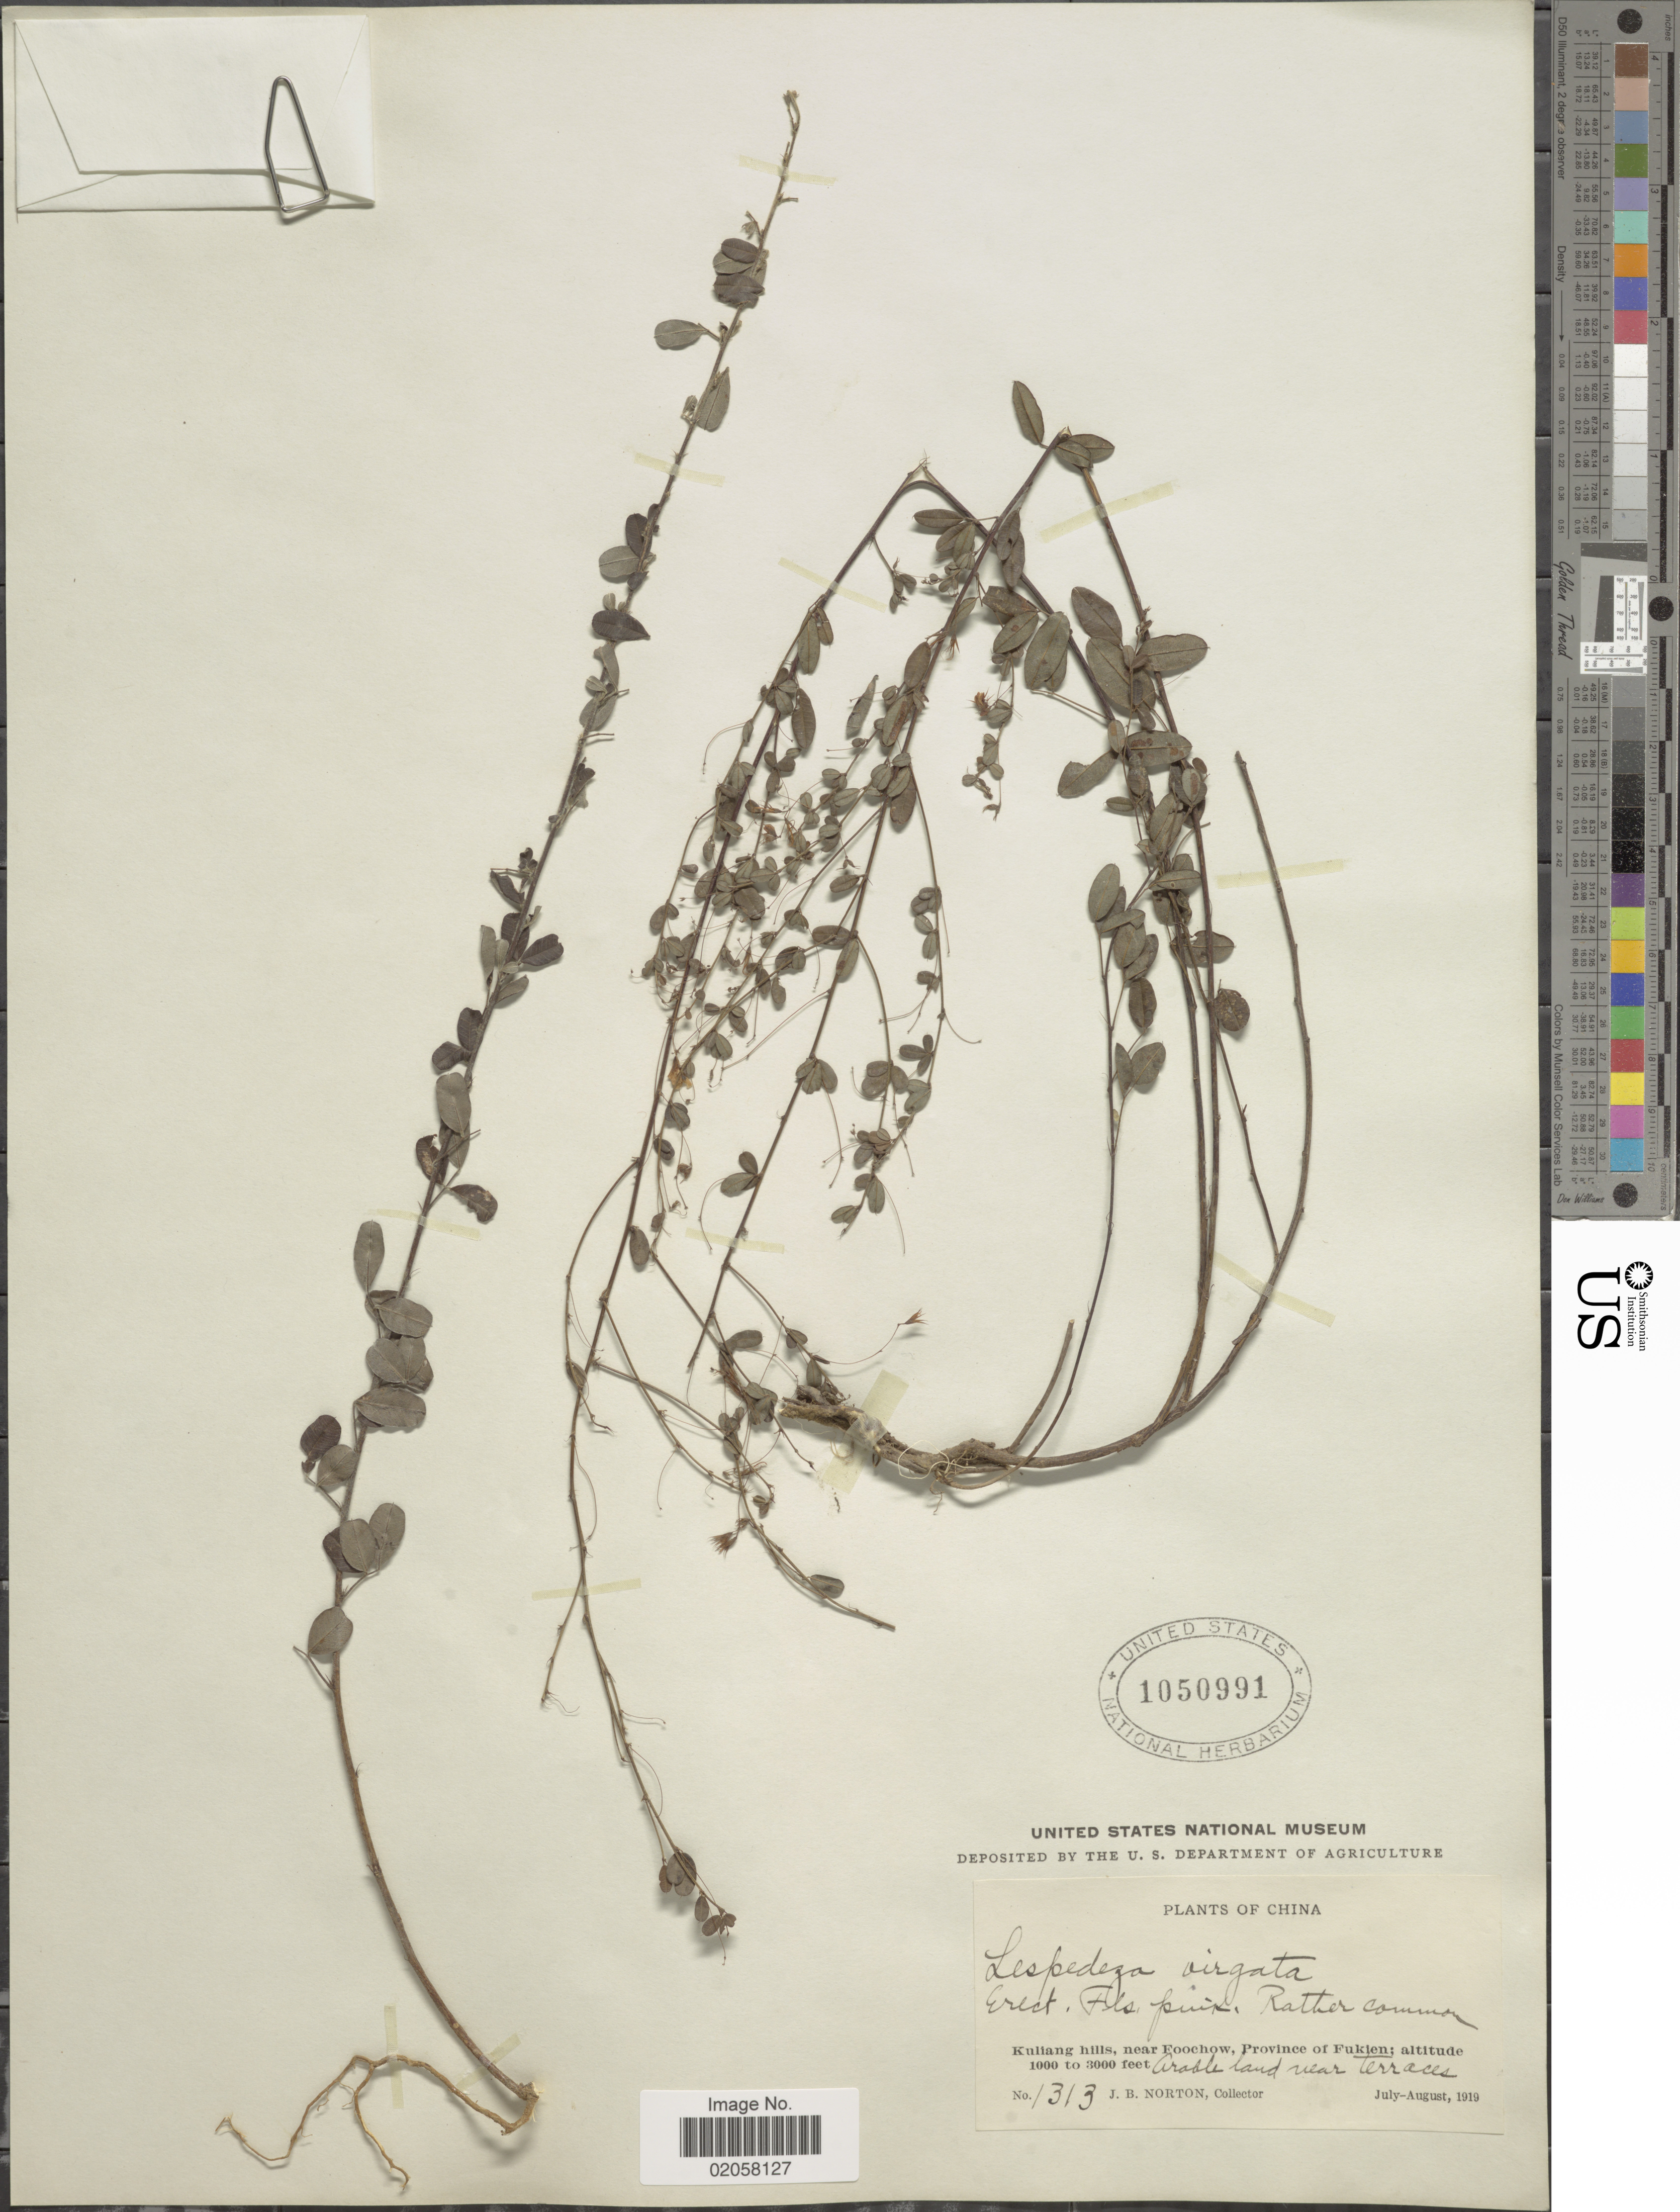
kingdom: Plantae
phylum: Tracheophyta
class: Magnoliopsida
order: Fabales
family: Fabaceae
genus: Lespedeza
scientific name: Lespedeza virgata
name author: (Thunb.) DC.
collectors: J. B. Norton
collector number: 1313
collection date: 1919-07/1919-08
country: China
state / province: Fujian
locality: Kuliang hills, near Foochow, Province Fukien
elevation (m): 305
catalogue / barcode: US 1050991